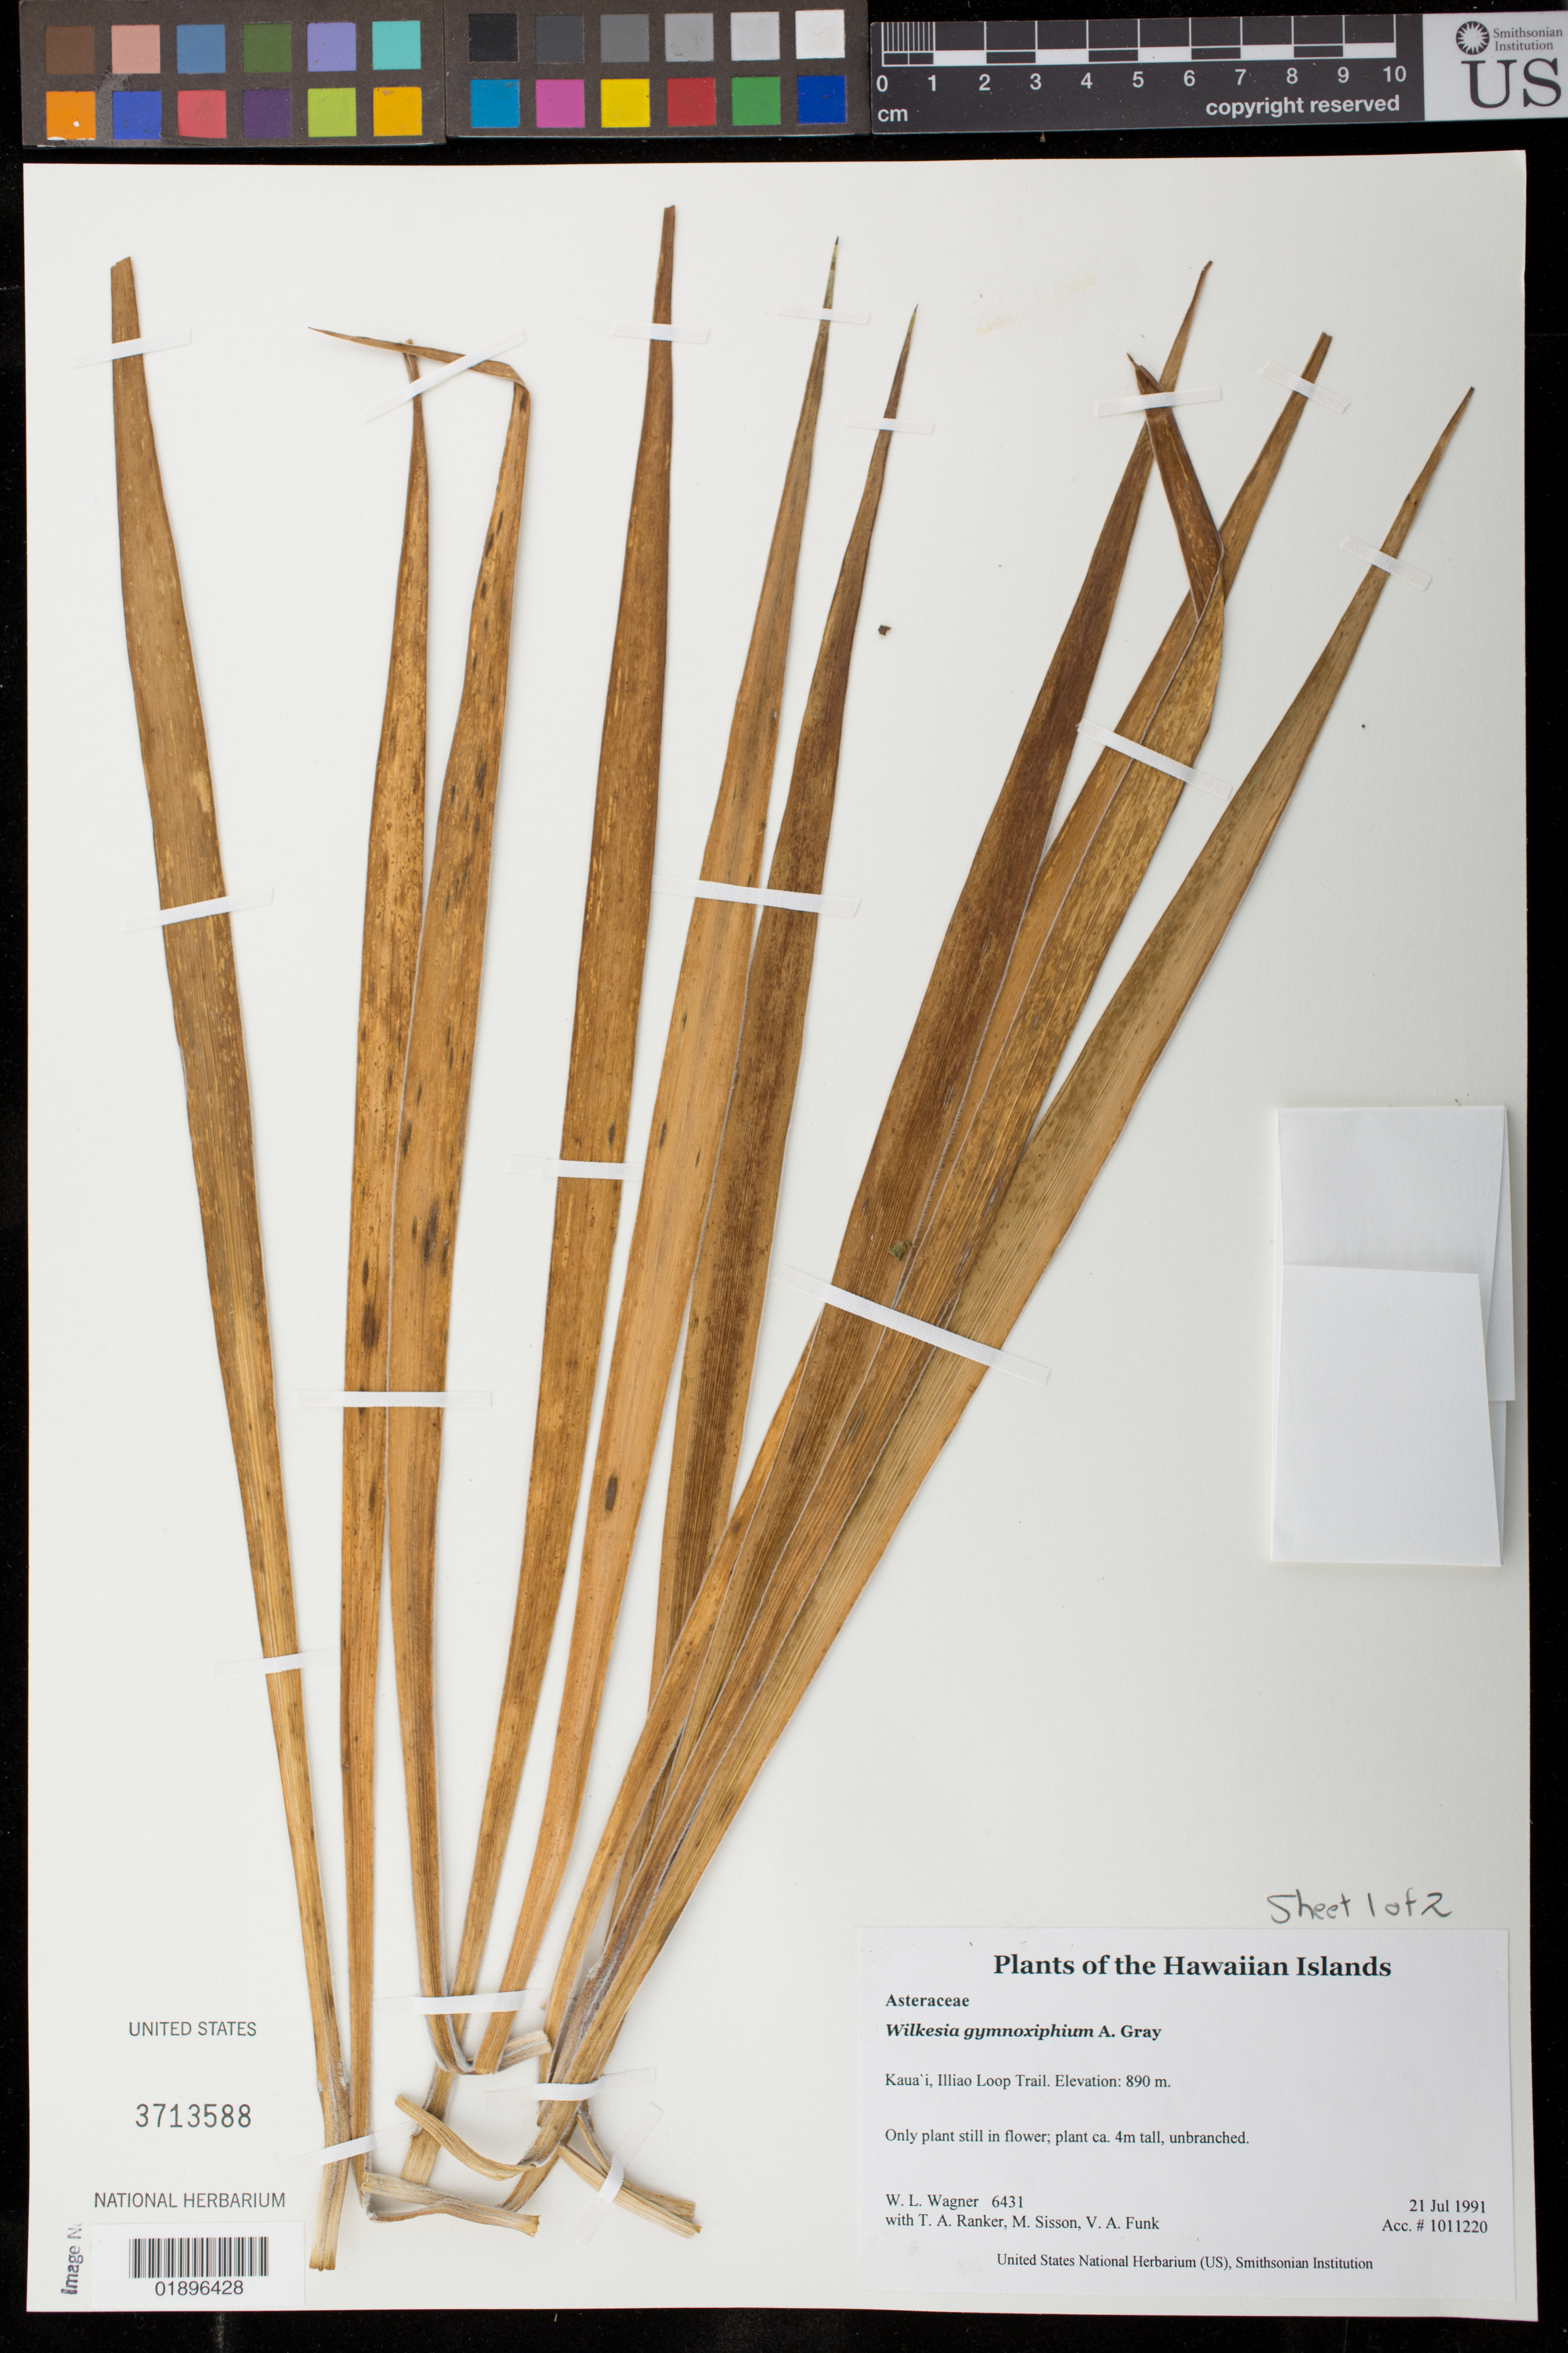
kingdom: Plantae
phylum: Tracheophyta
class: Magnoliopsida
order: Asterales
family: Asteraceae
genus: Wilkesia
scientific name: Wilkesia gymnoxiphium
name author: A. Gray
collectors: W. L. Wagner, T. A. Ranker, M. Sisson & V. Funk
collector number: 6431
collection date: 1991-07-21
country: United States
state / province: Hawaii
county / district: Kauai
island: Kaua'i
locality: Illiau Loop Trail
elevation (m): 890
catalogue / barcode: US 3713588